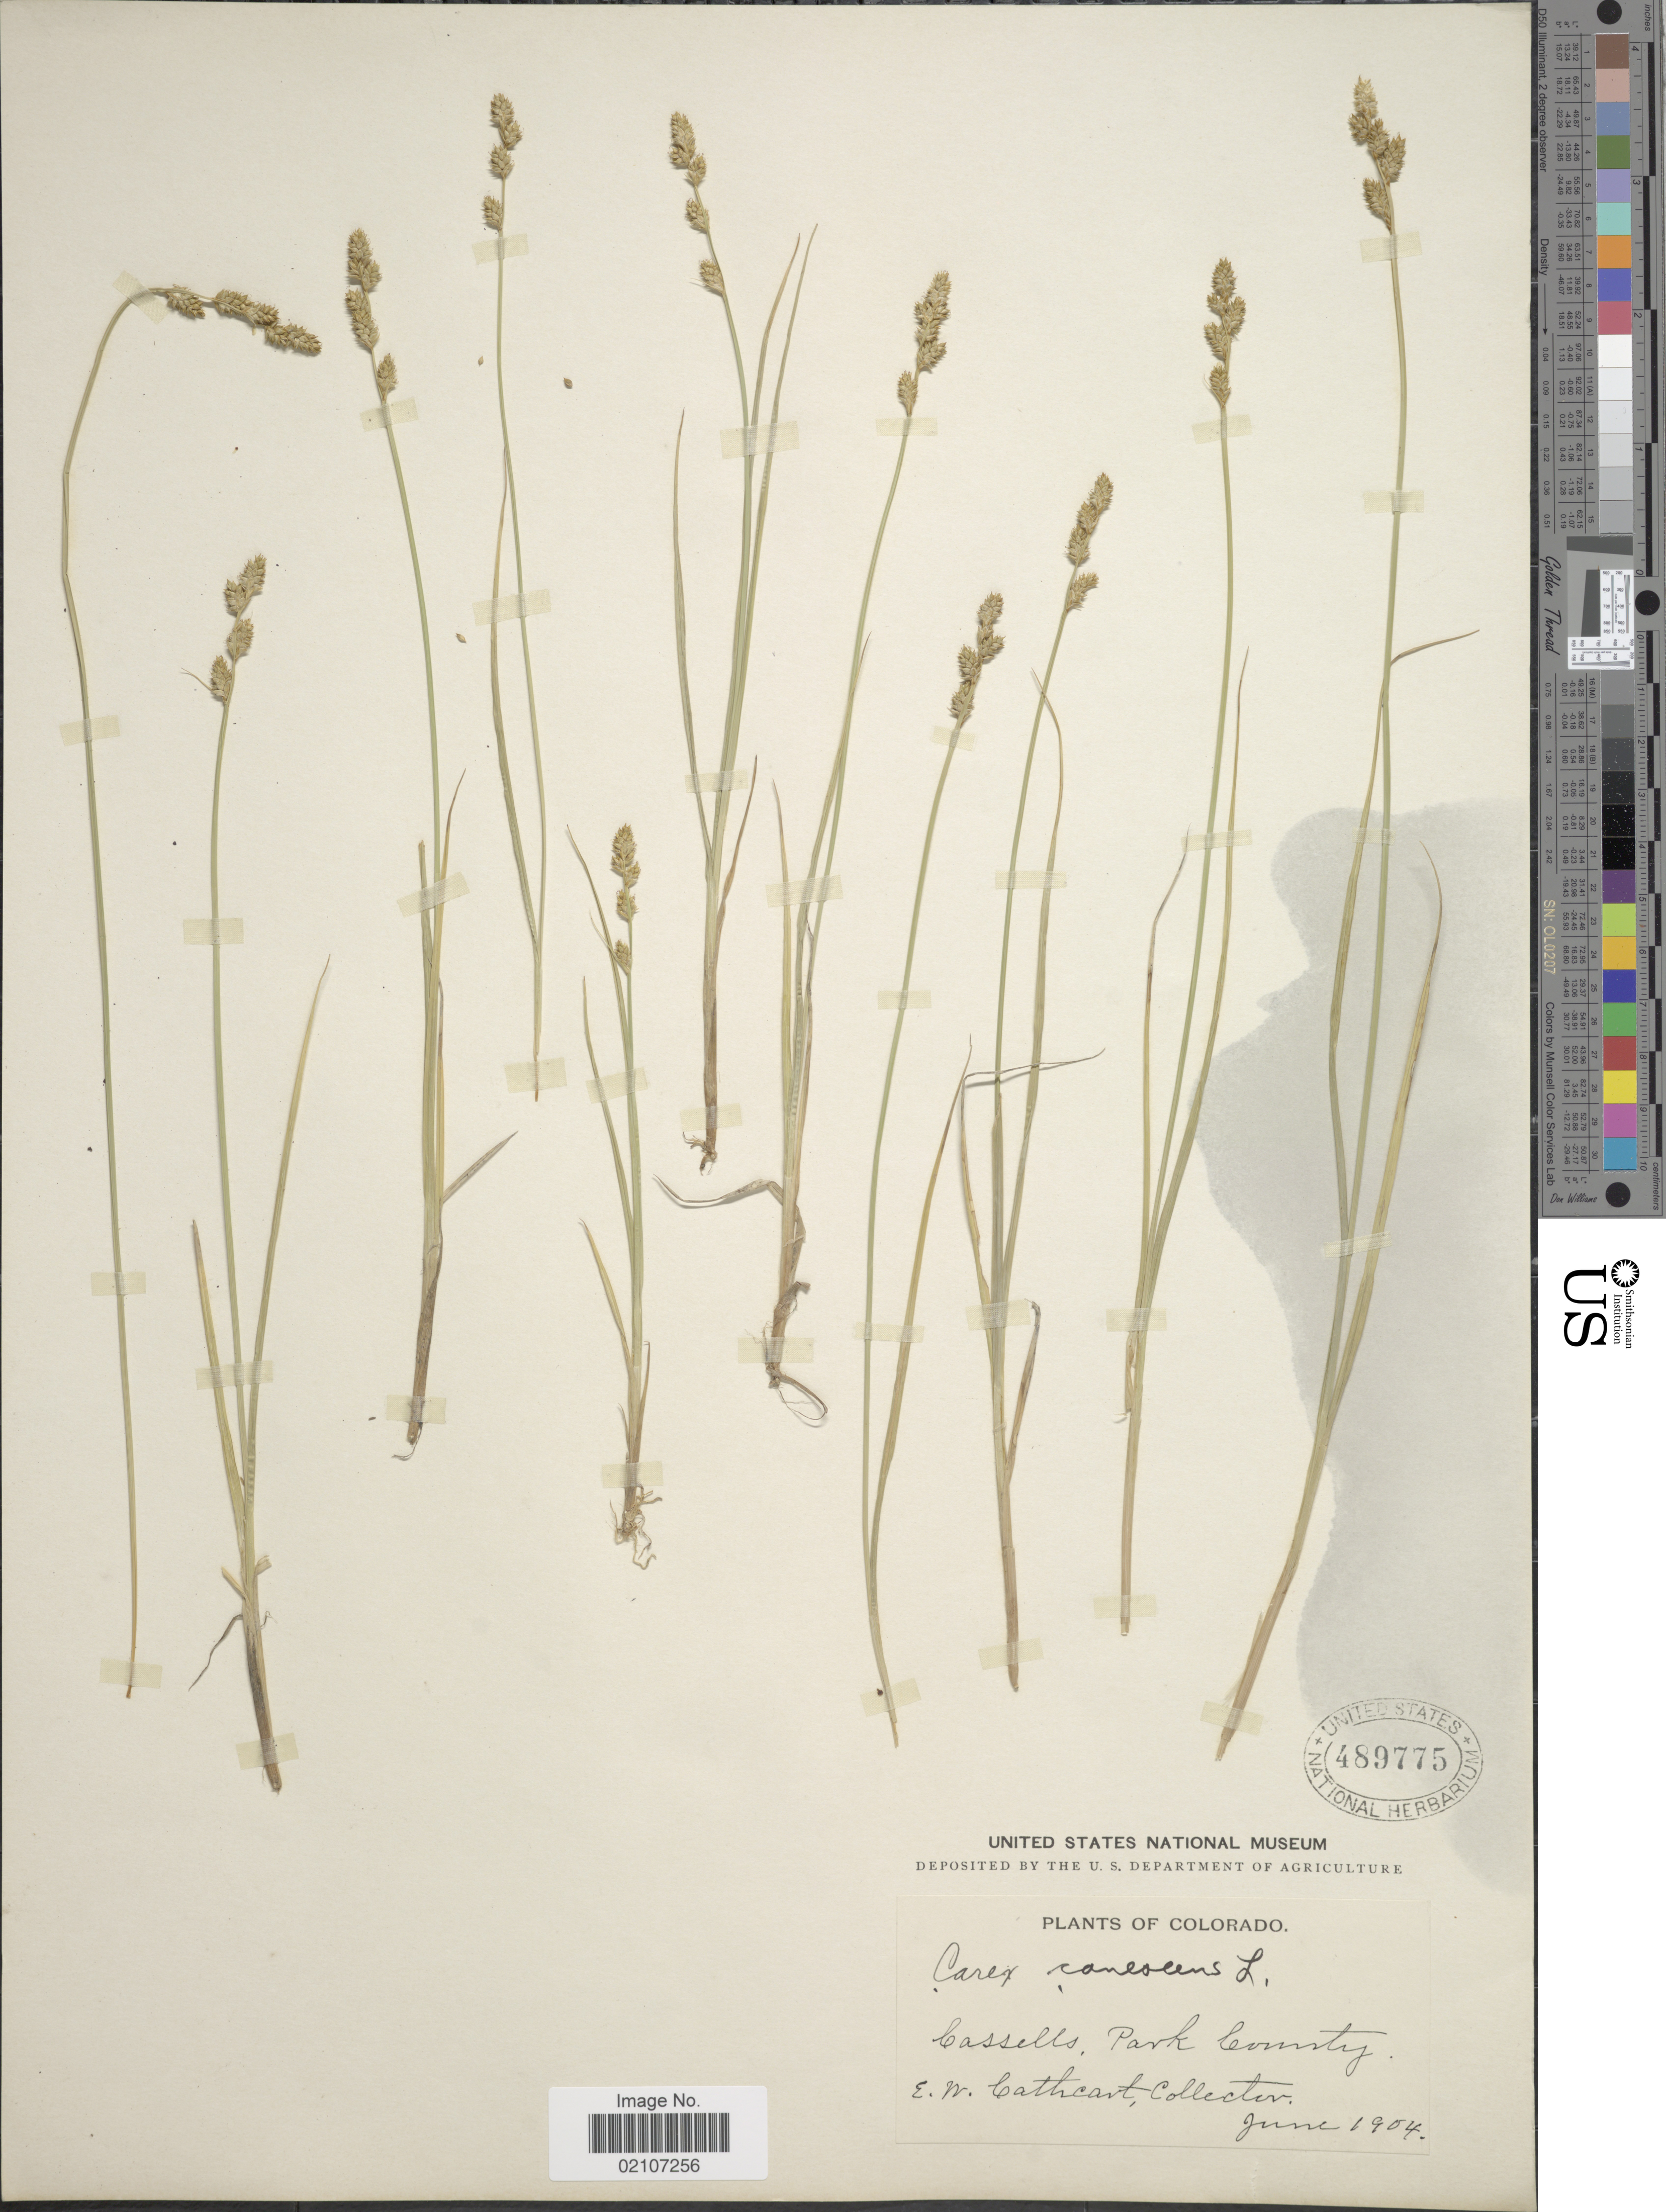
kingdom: Plantae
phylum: Tracheophyta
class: Liliopsida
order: Poales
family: Cyperaceae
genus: Carex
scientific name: Carex canescens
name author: L.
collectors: E. Cathcart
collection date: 1904-06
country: United States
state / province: Colorado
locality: Cassels, Park County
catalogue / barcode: US 489775